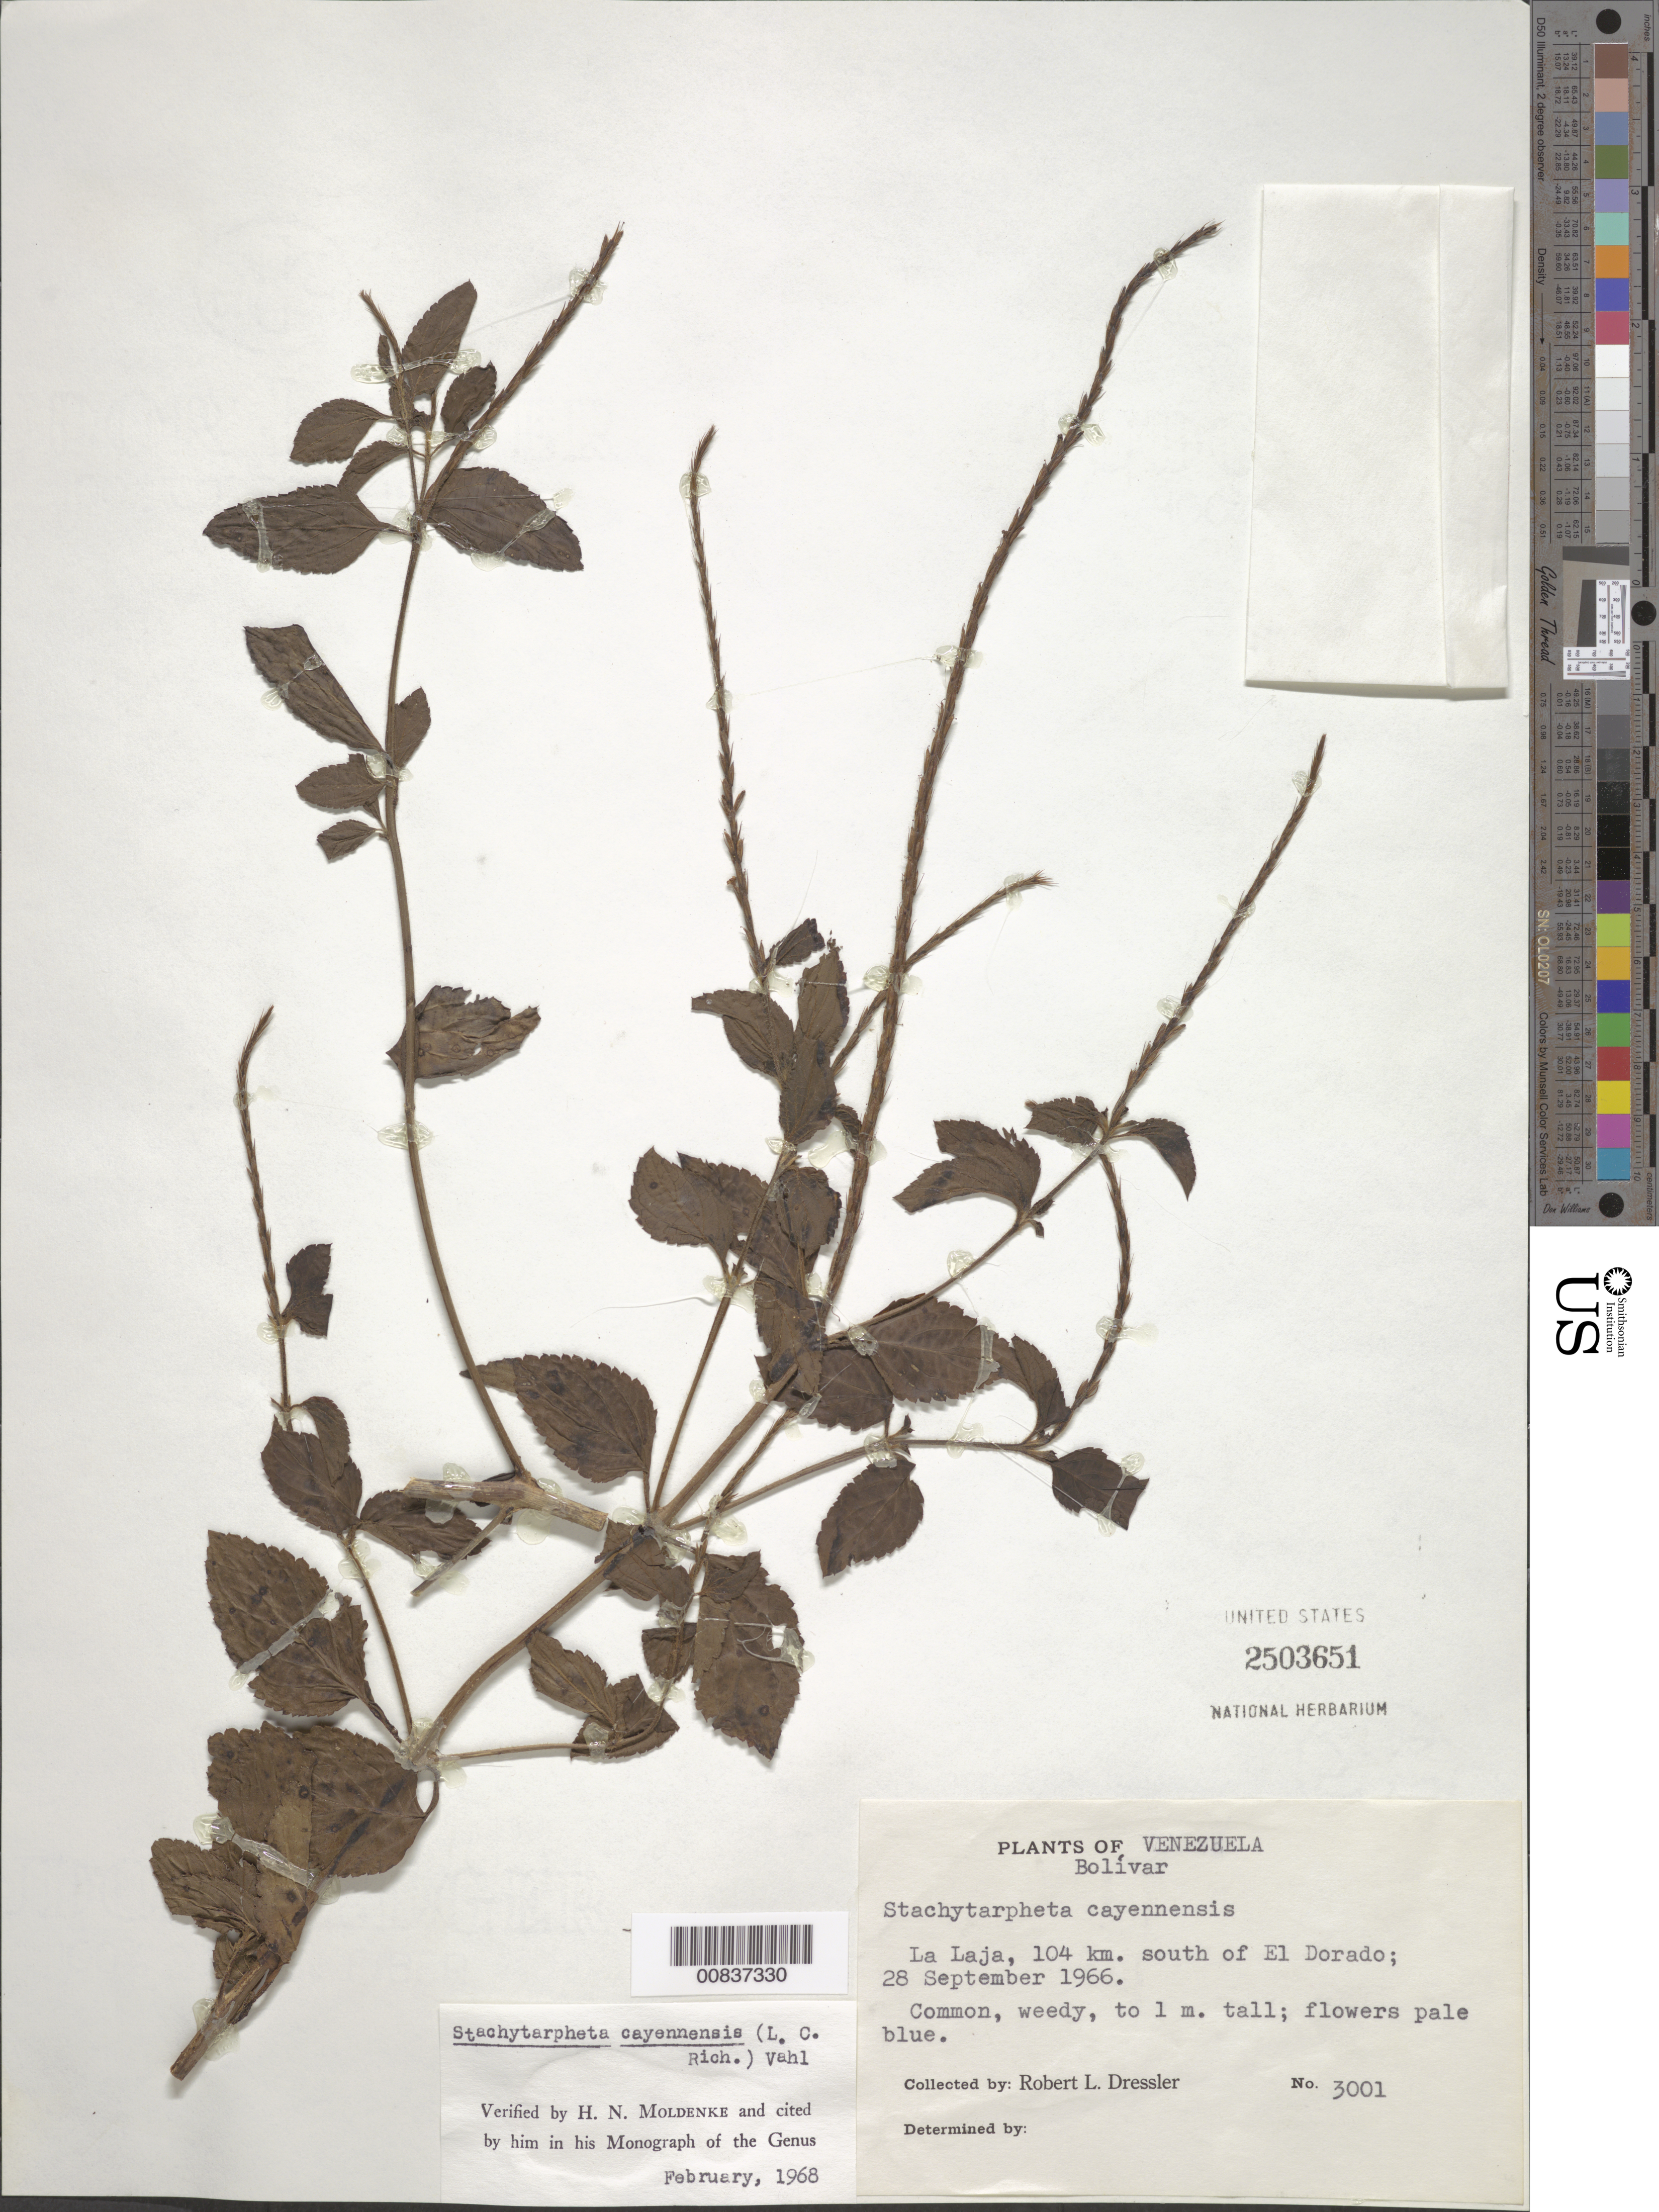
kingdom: Plantae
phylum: Tracheophyta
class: Magnoliopsida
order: Lamiales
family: Verbenaceae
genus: Stachytarpheta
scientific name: Stachytarpheta cayennensis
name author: (Rich.) Vahl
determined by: Moldenke, H. N.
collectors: R. Dressler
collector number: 3001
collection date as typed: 28-Sep-66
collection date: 1966-09-28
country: Venezuela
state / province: Bolívar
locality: La Laja, 104 km S of El Dorado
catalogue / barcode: US 2503651